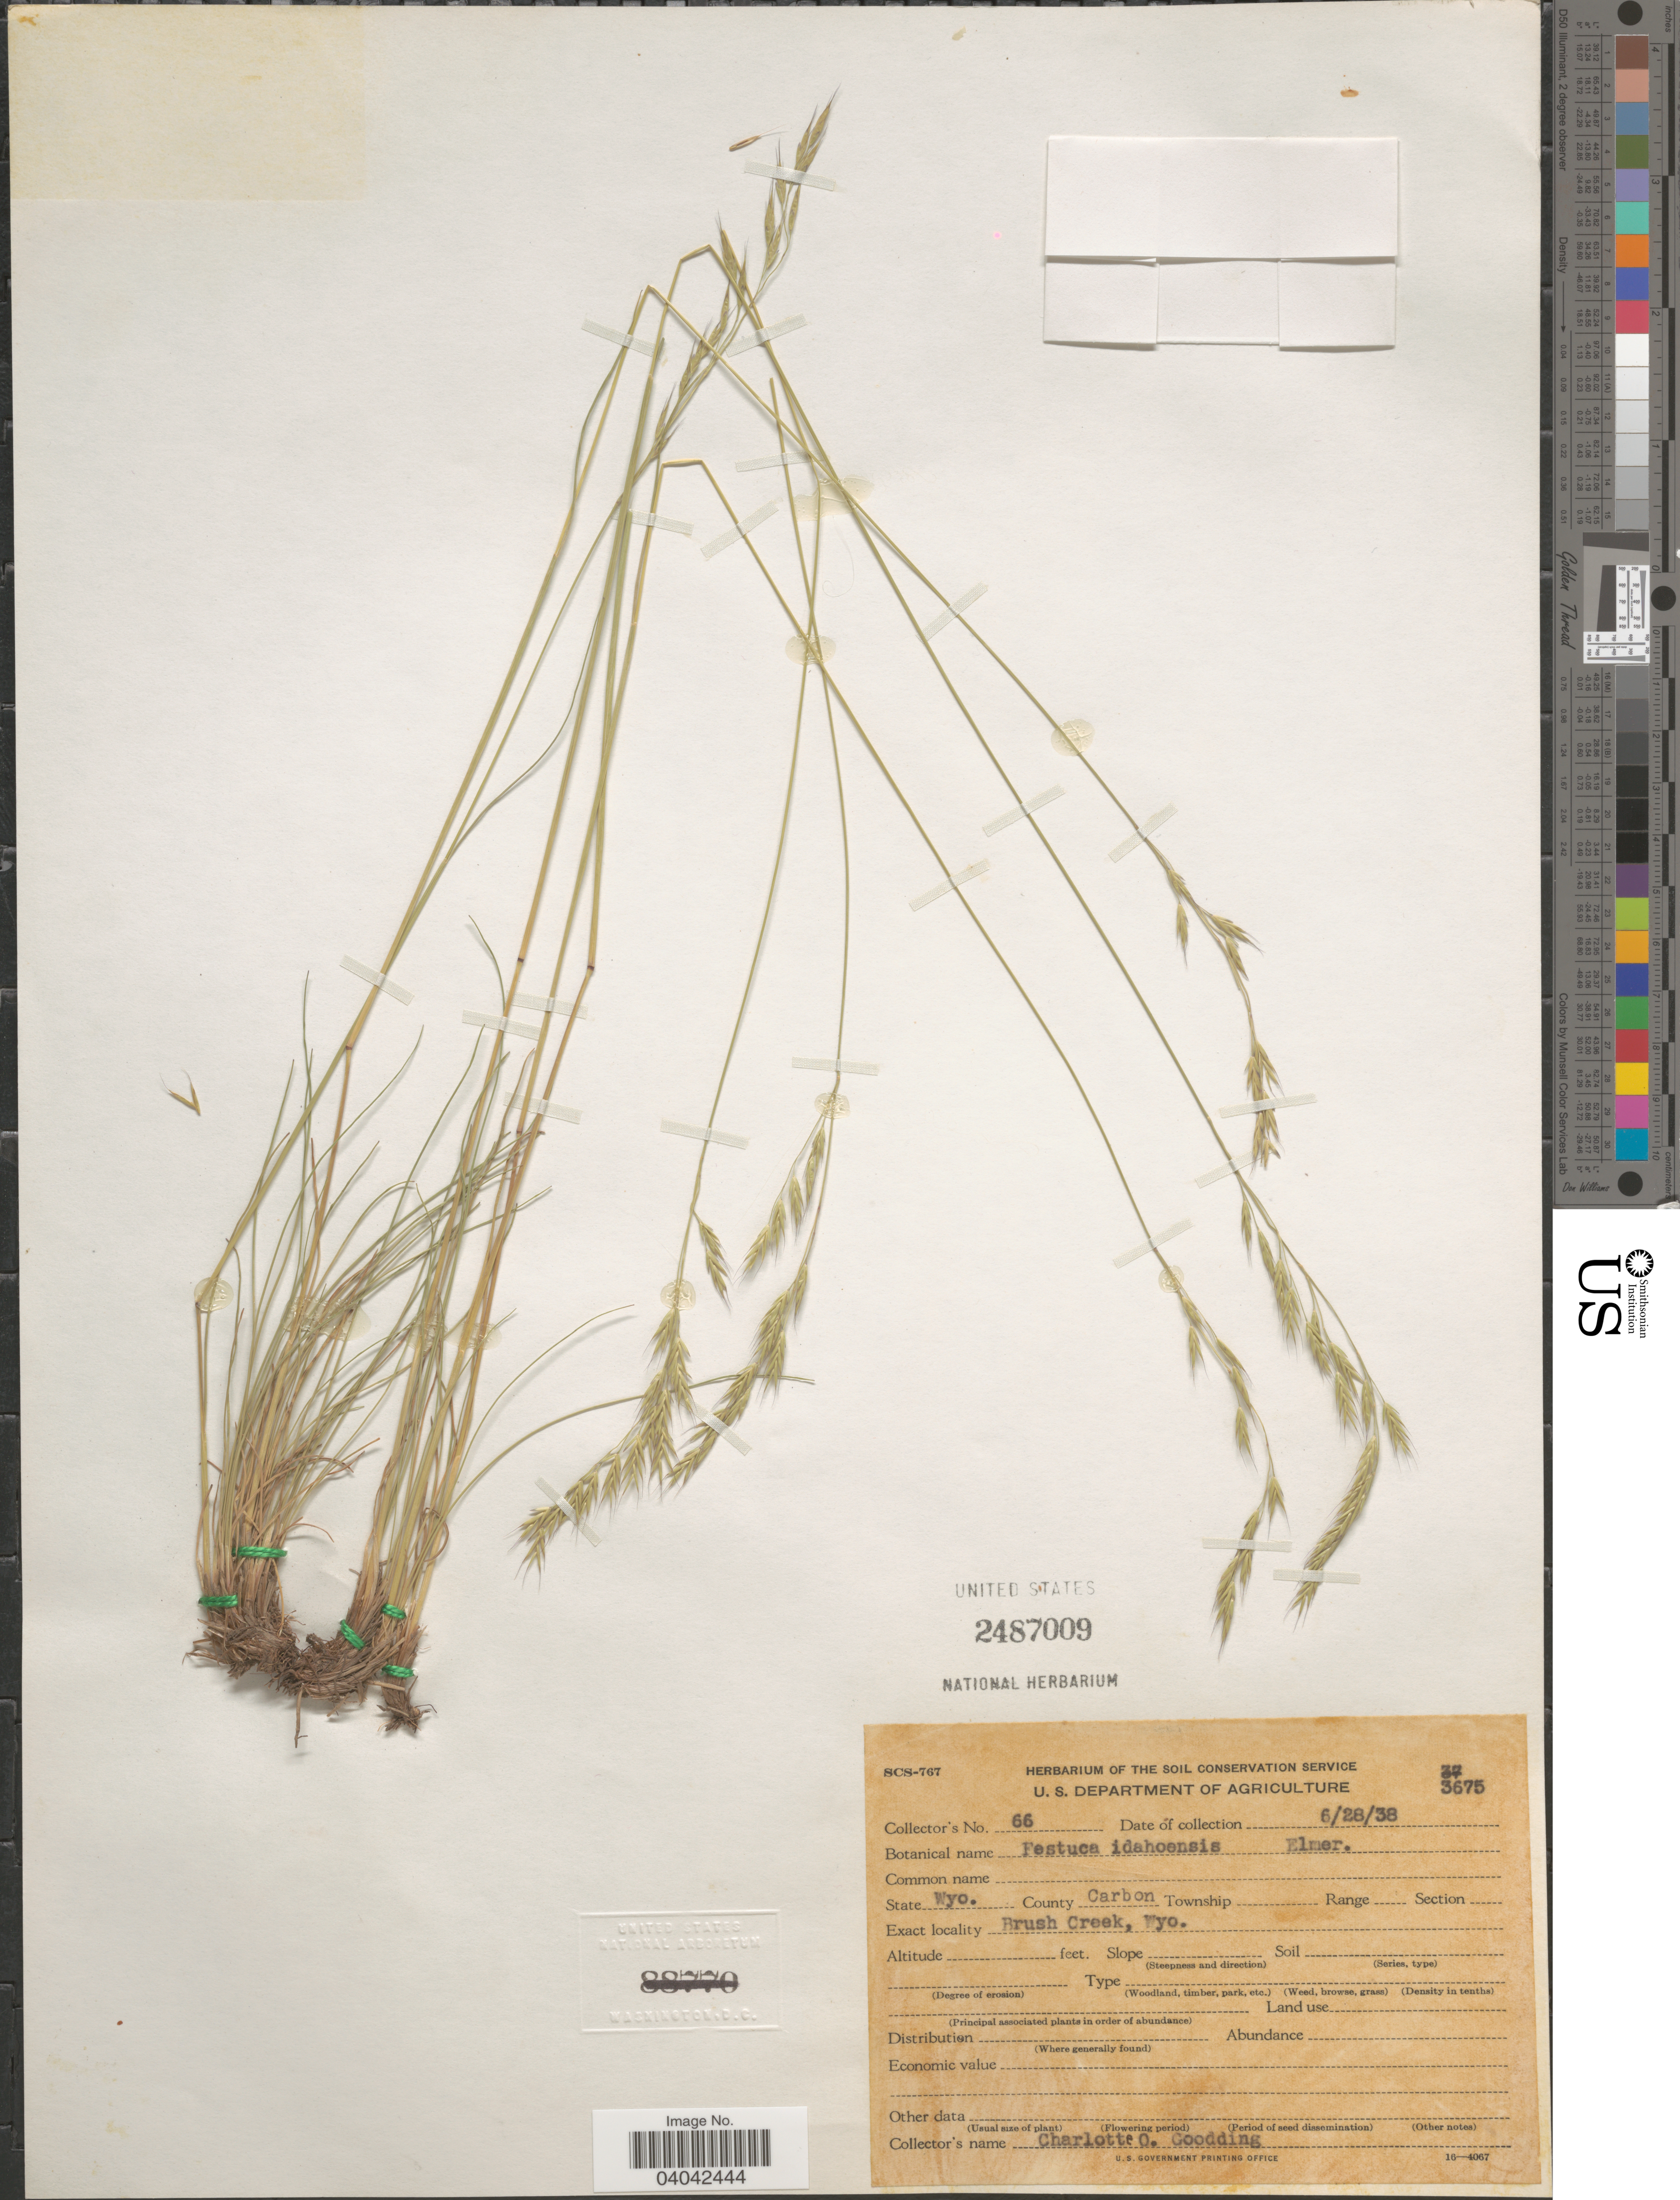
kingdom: Plantae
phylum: Tracheophyta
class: Liliopsida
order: Poales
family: Poaceae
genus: Festuca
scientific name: Festuca idahoensis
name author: Elmer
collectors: C. Goodding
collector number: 66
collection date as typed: Transcribed d/m/y: 28/6/38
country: United States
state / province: Wyoming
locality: County Carbon. Brush Creek.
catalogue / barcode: US 2487009